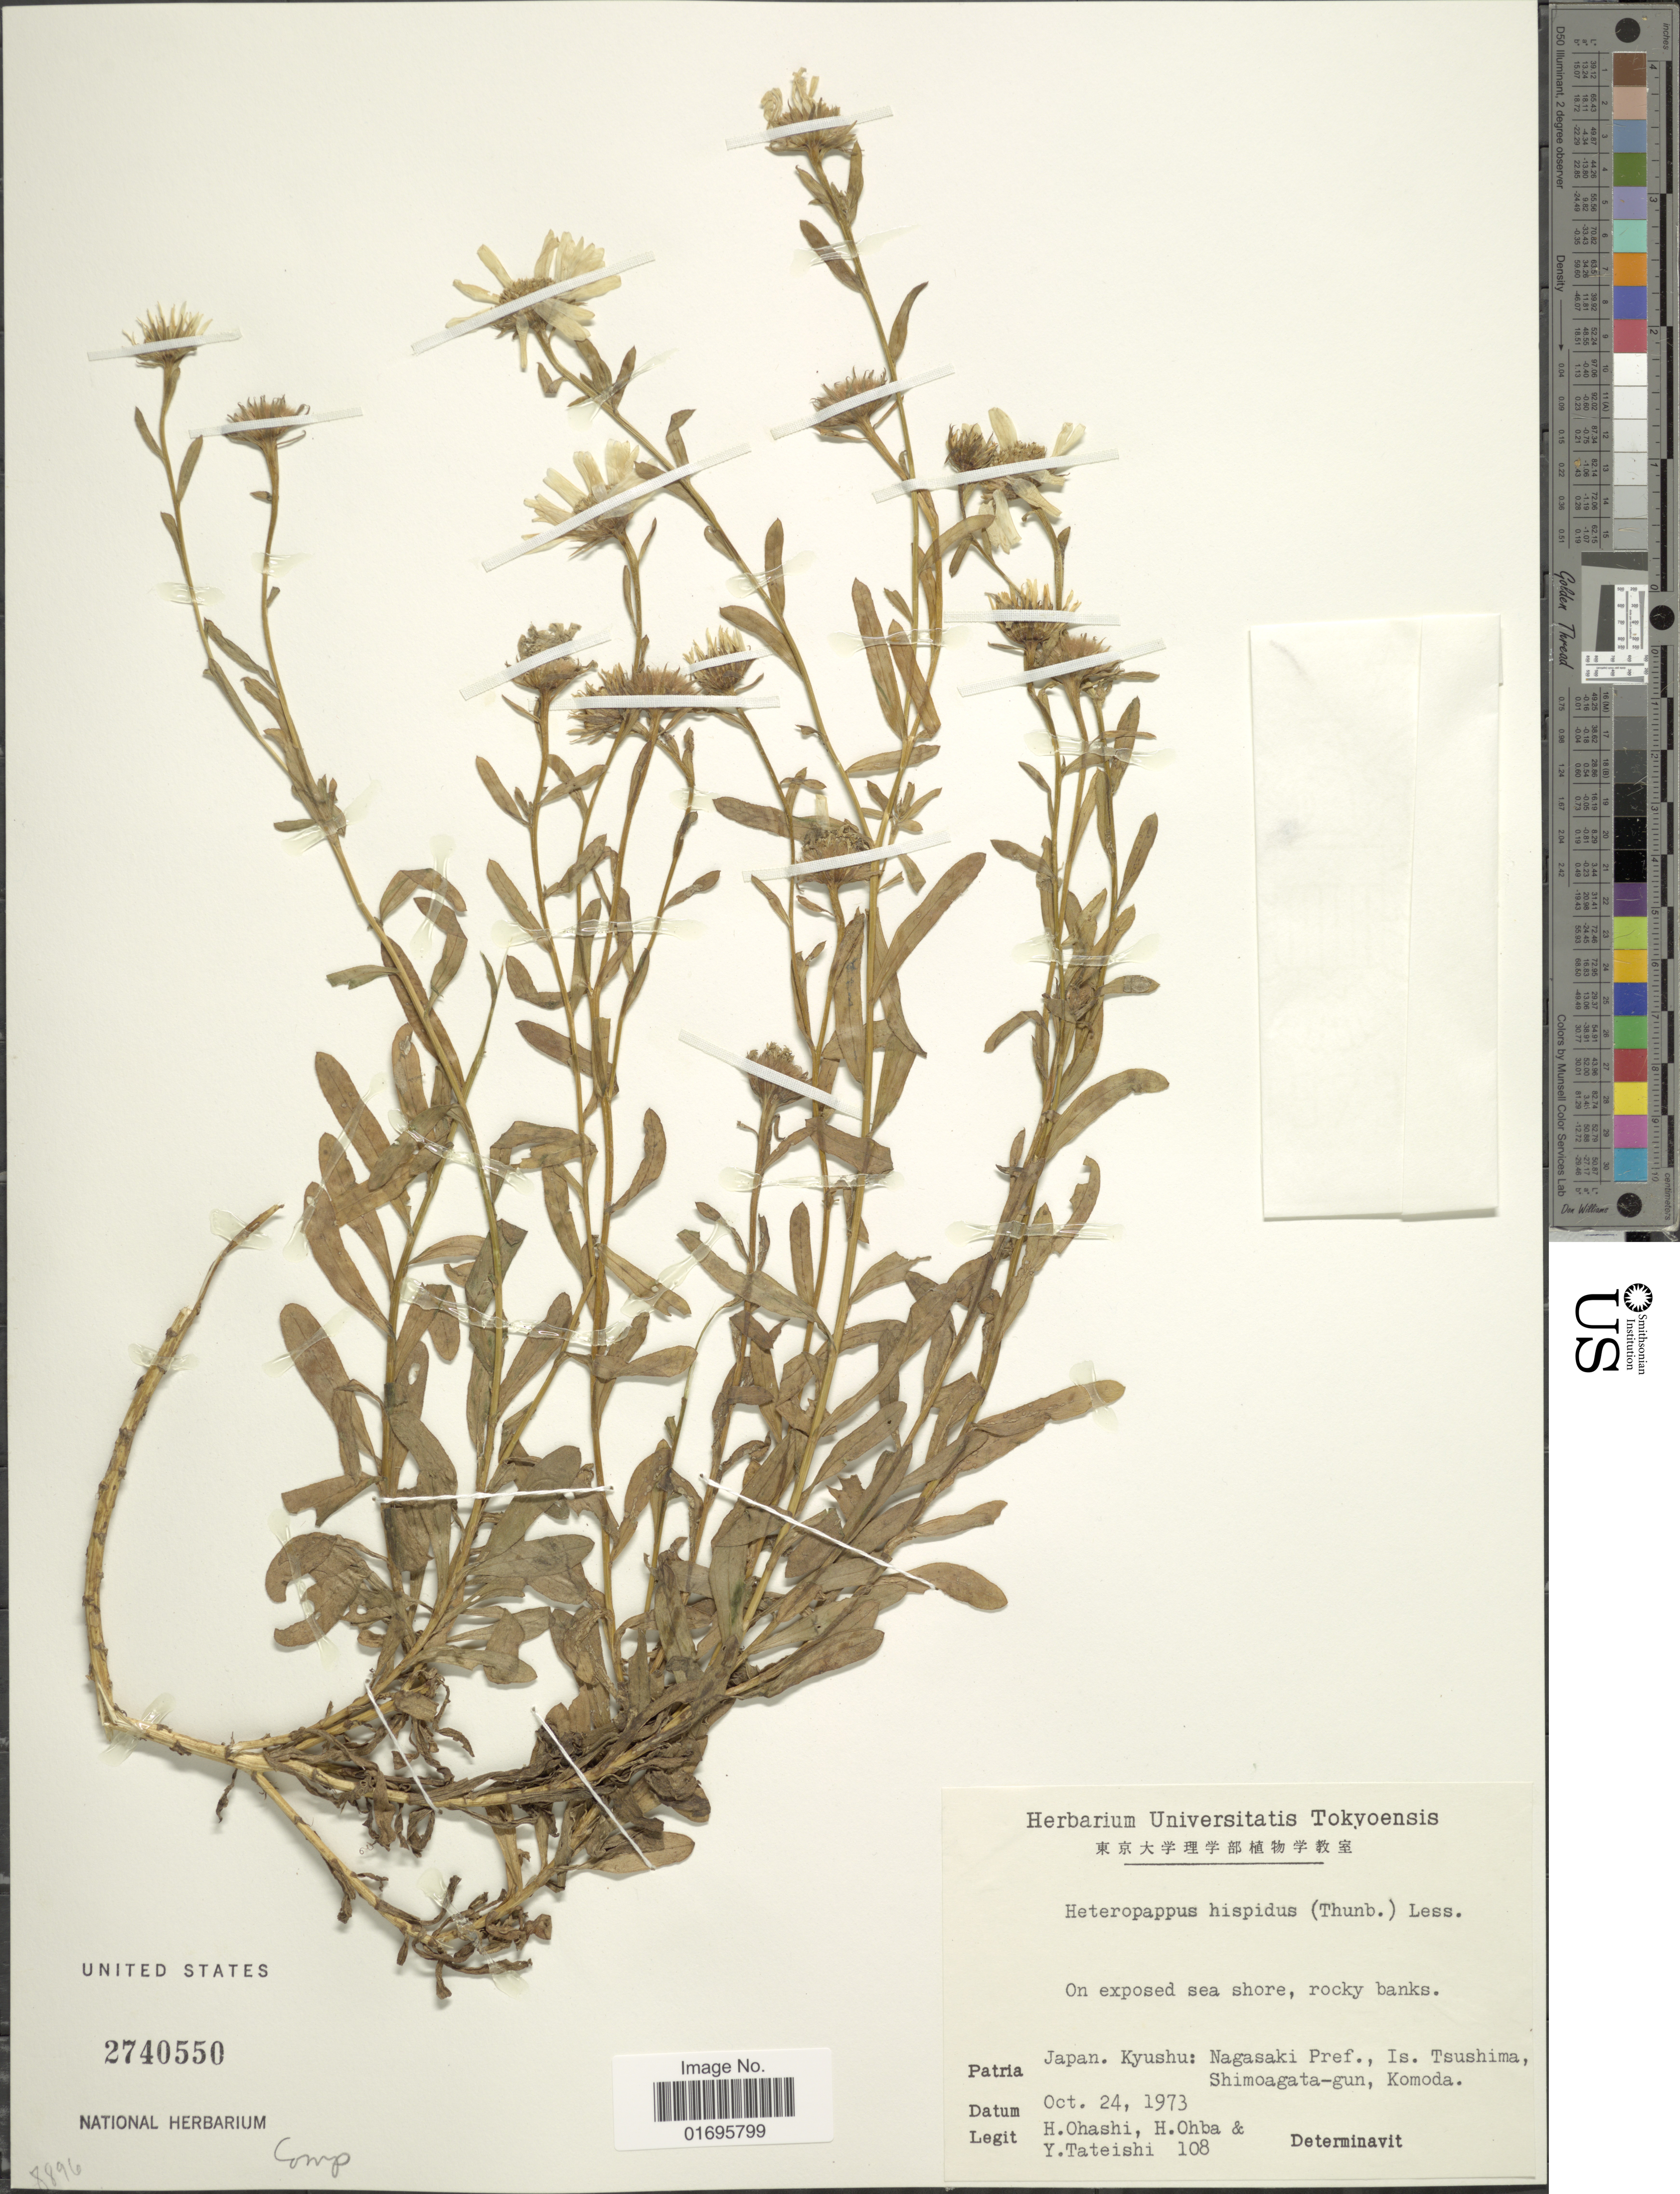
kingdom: Plantae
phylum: Tracheophyta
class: Magnoliopsida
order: Asterales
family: Asteraceae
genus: Heteropappus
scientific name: Heteropappus hispidus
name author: (Thunb.) Less.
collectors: H. Ohashi, H. Ohba & Y. Tateishi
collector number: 108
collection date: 1973-10-24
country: Japan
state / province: Nagasaki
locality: Japan. Kyushu: Nagasaki Pref., Is. Tsushima, Shimoagata-gun, Komoda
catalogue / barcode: US 2740550